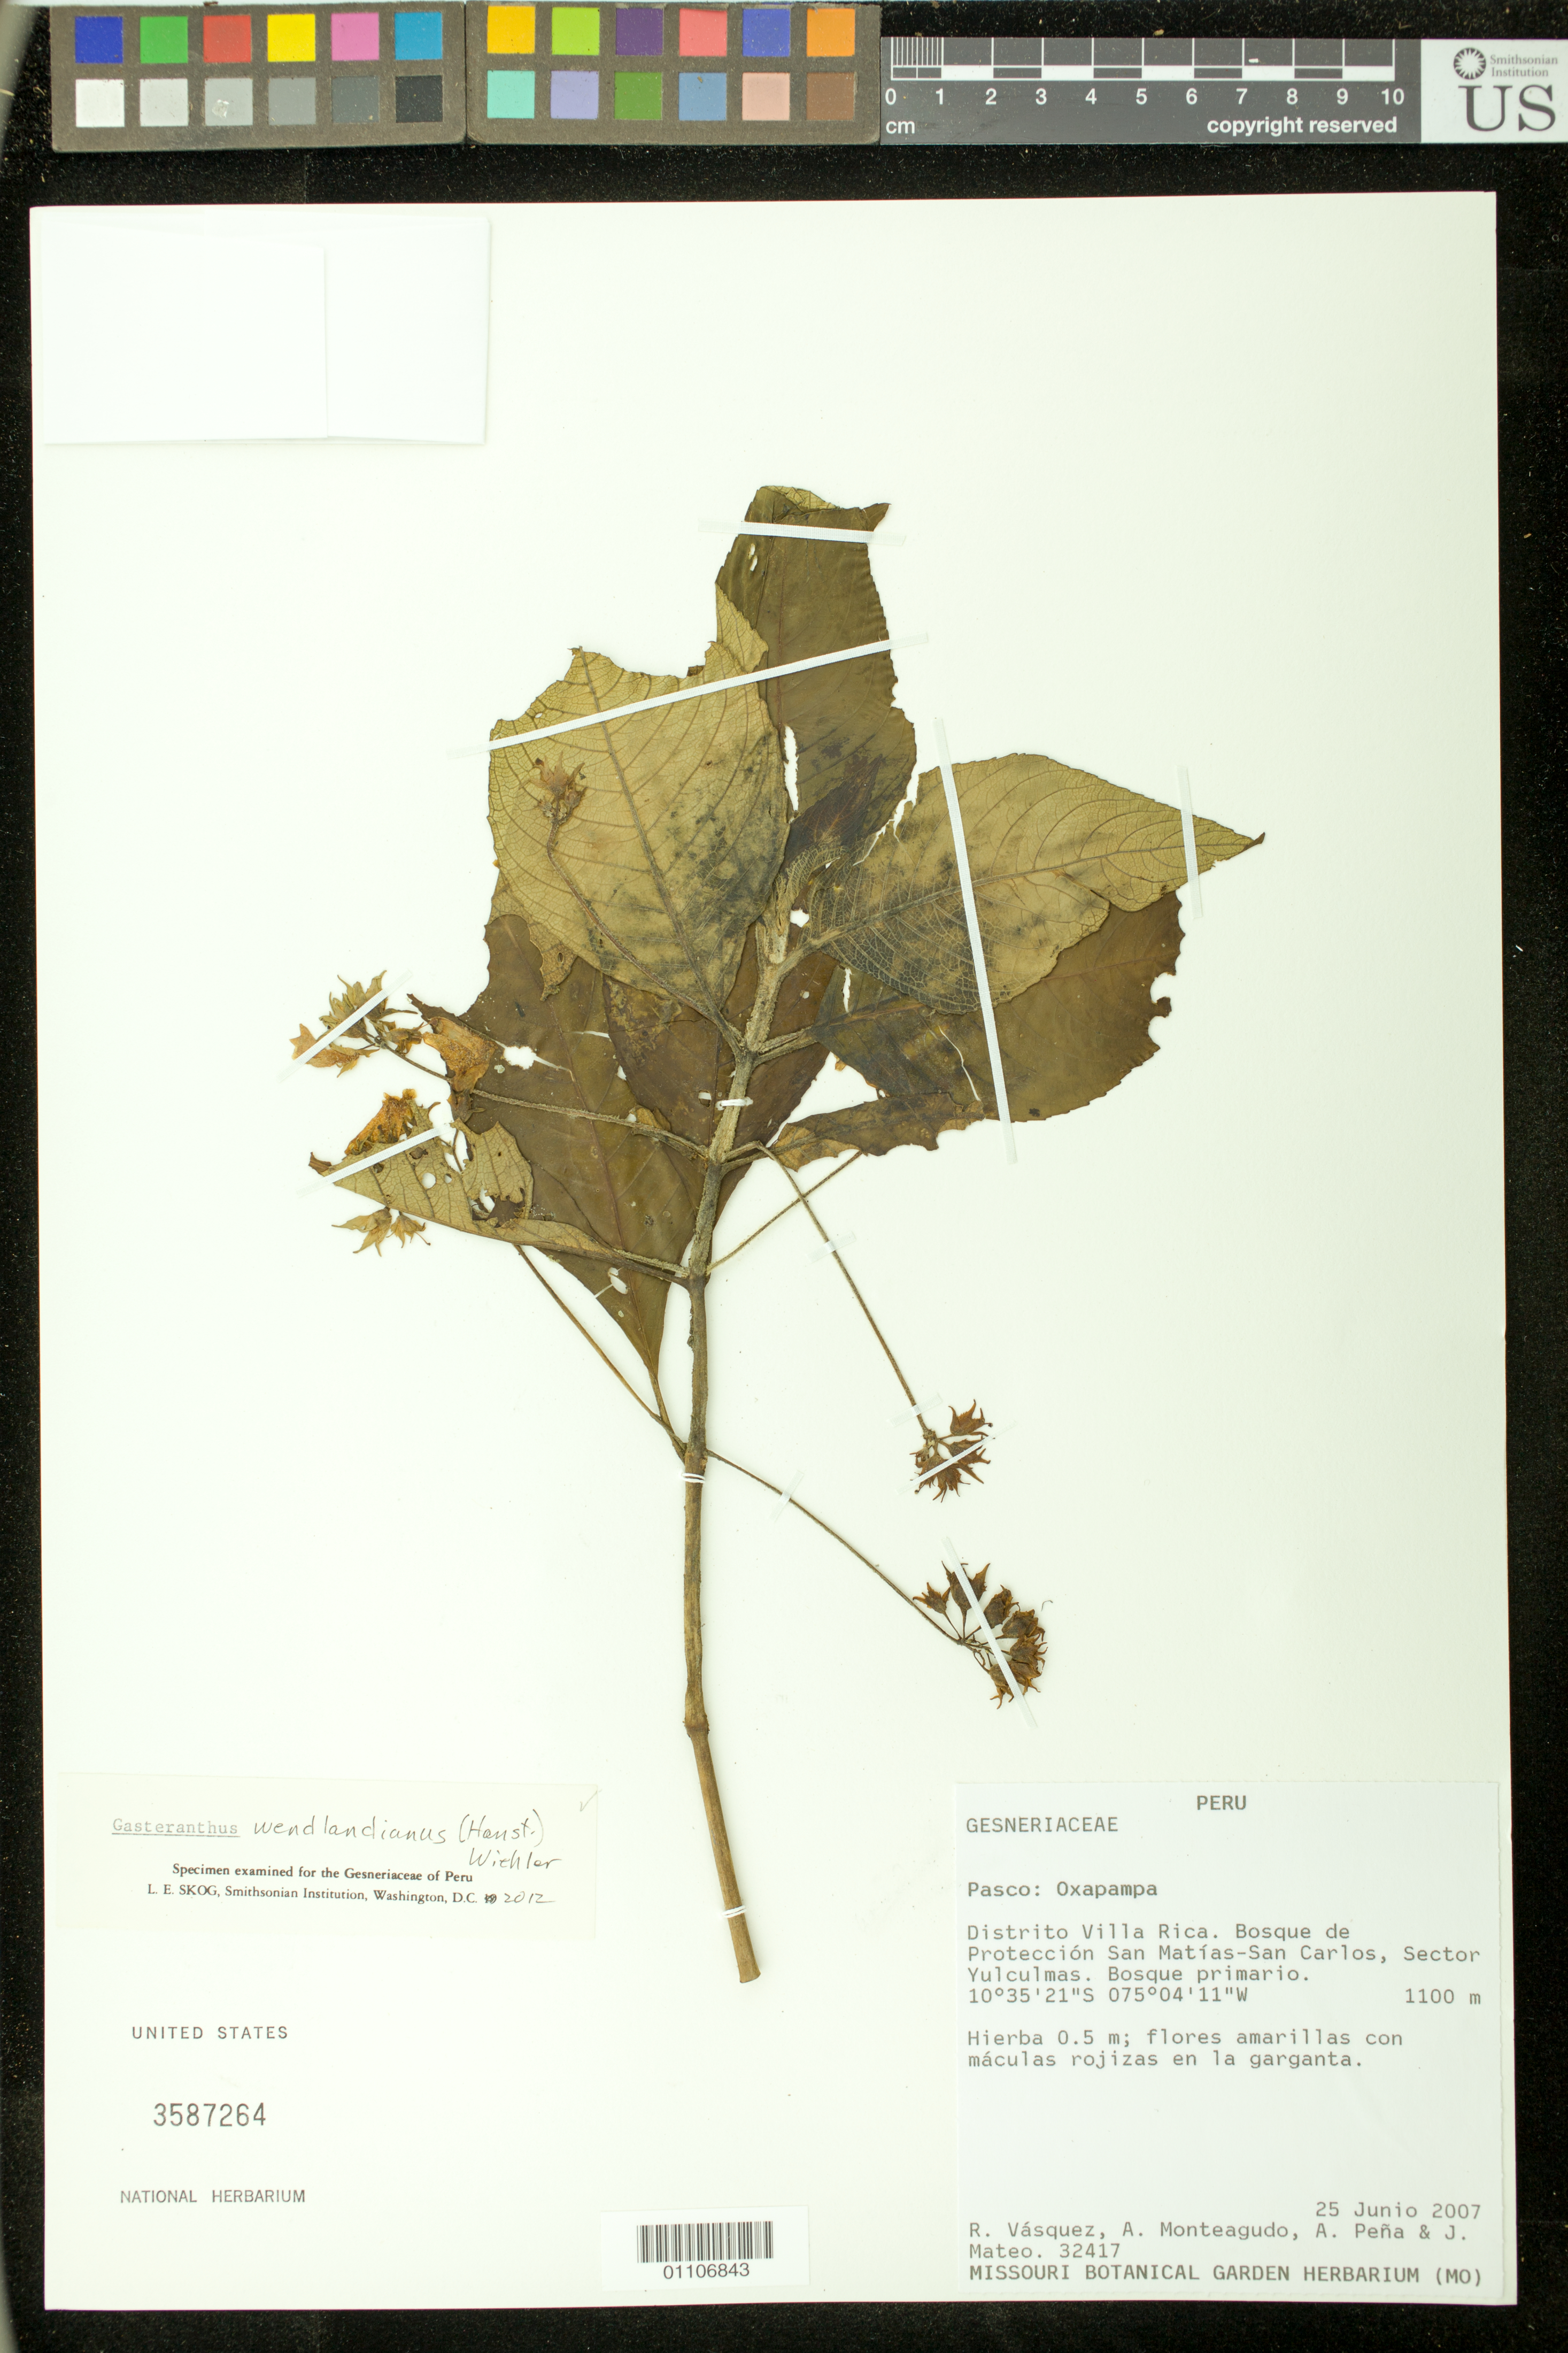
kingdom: Plantae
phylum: Tracheophyta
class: Magnoliopsida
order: Lamiales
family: Gesneriaceae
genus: Gasteranthus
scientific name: Gasteranthus wendlandianus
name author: (Hanst.) Wiehler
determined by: Skog, Laurence E.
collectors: R. Vásquez, A. Monteguado, A. Pena & J. Mateo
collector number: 32417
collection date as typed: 25 Jun 2007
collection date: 2007-06-25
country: Peru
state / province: Pasco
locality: Oxapampa: Distrito Villa Rica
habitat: Bosque de Proteccion San Amtias-San Carlos, Sector Yulculmas. Bosque primario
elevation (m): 1100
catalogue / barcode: US 3587264